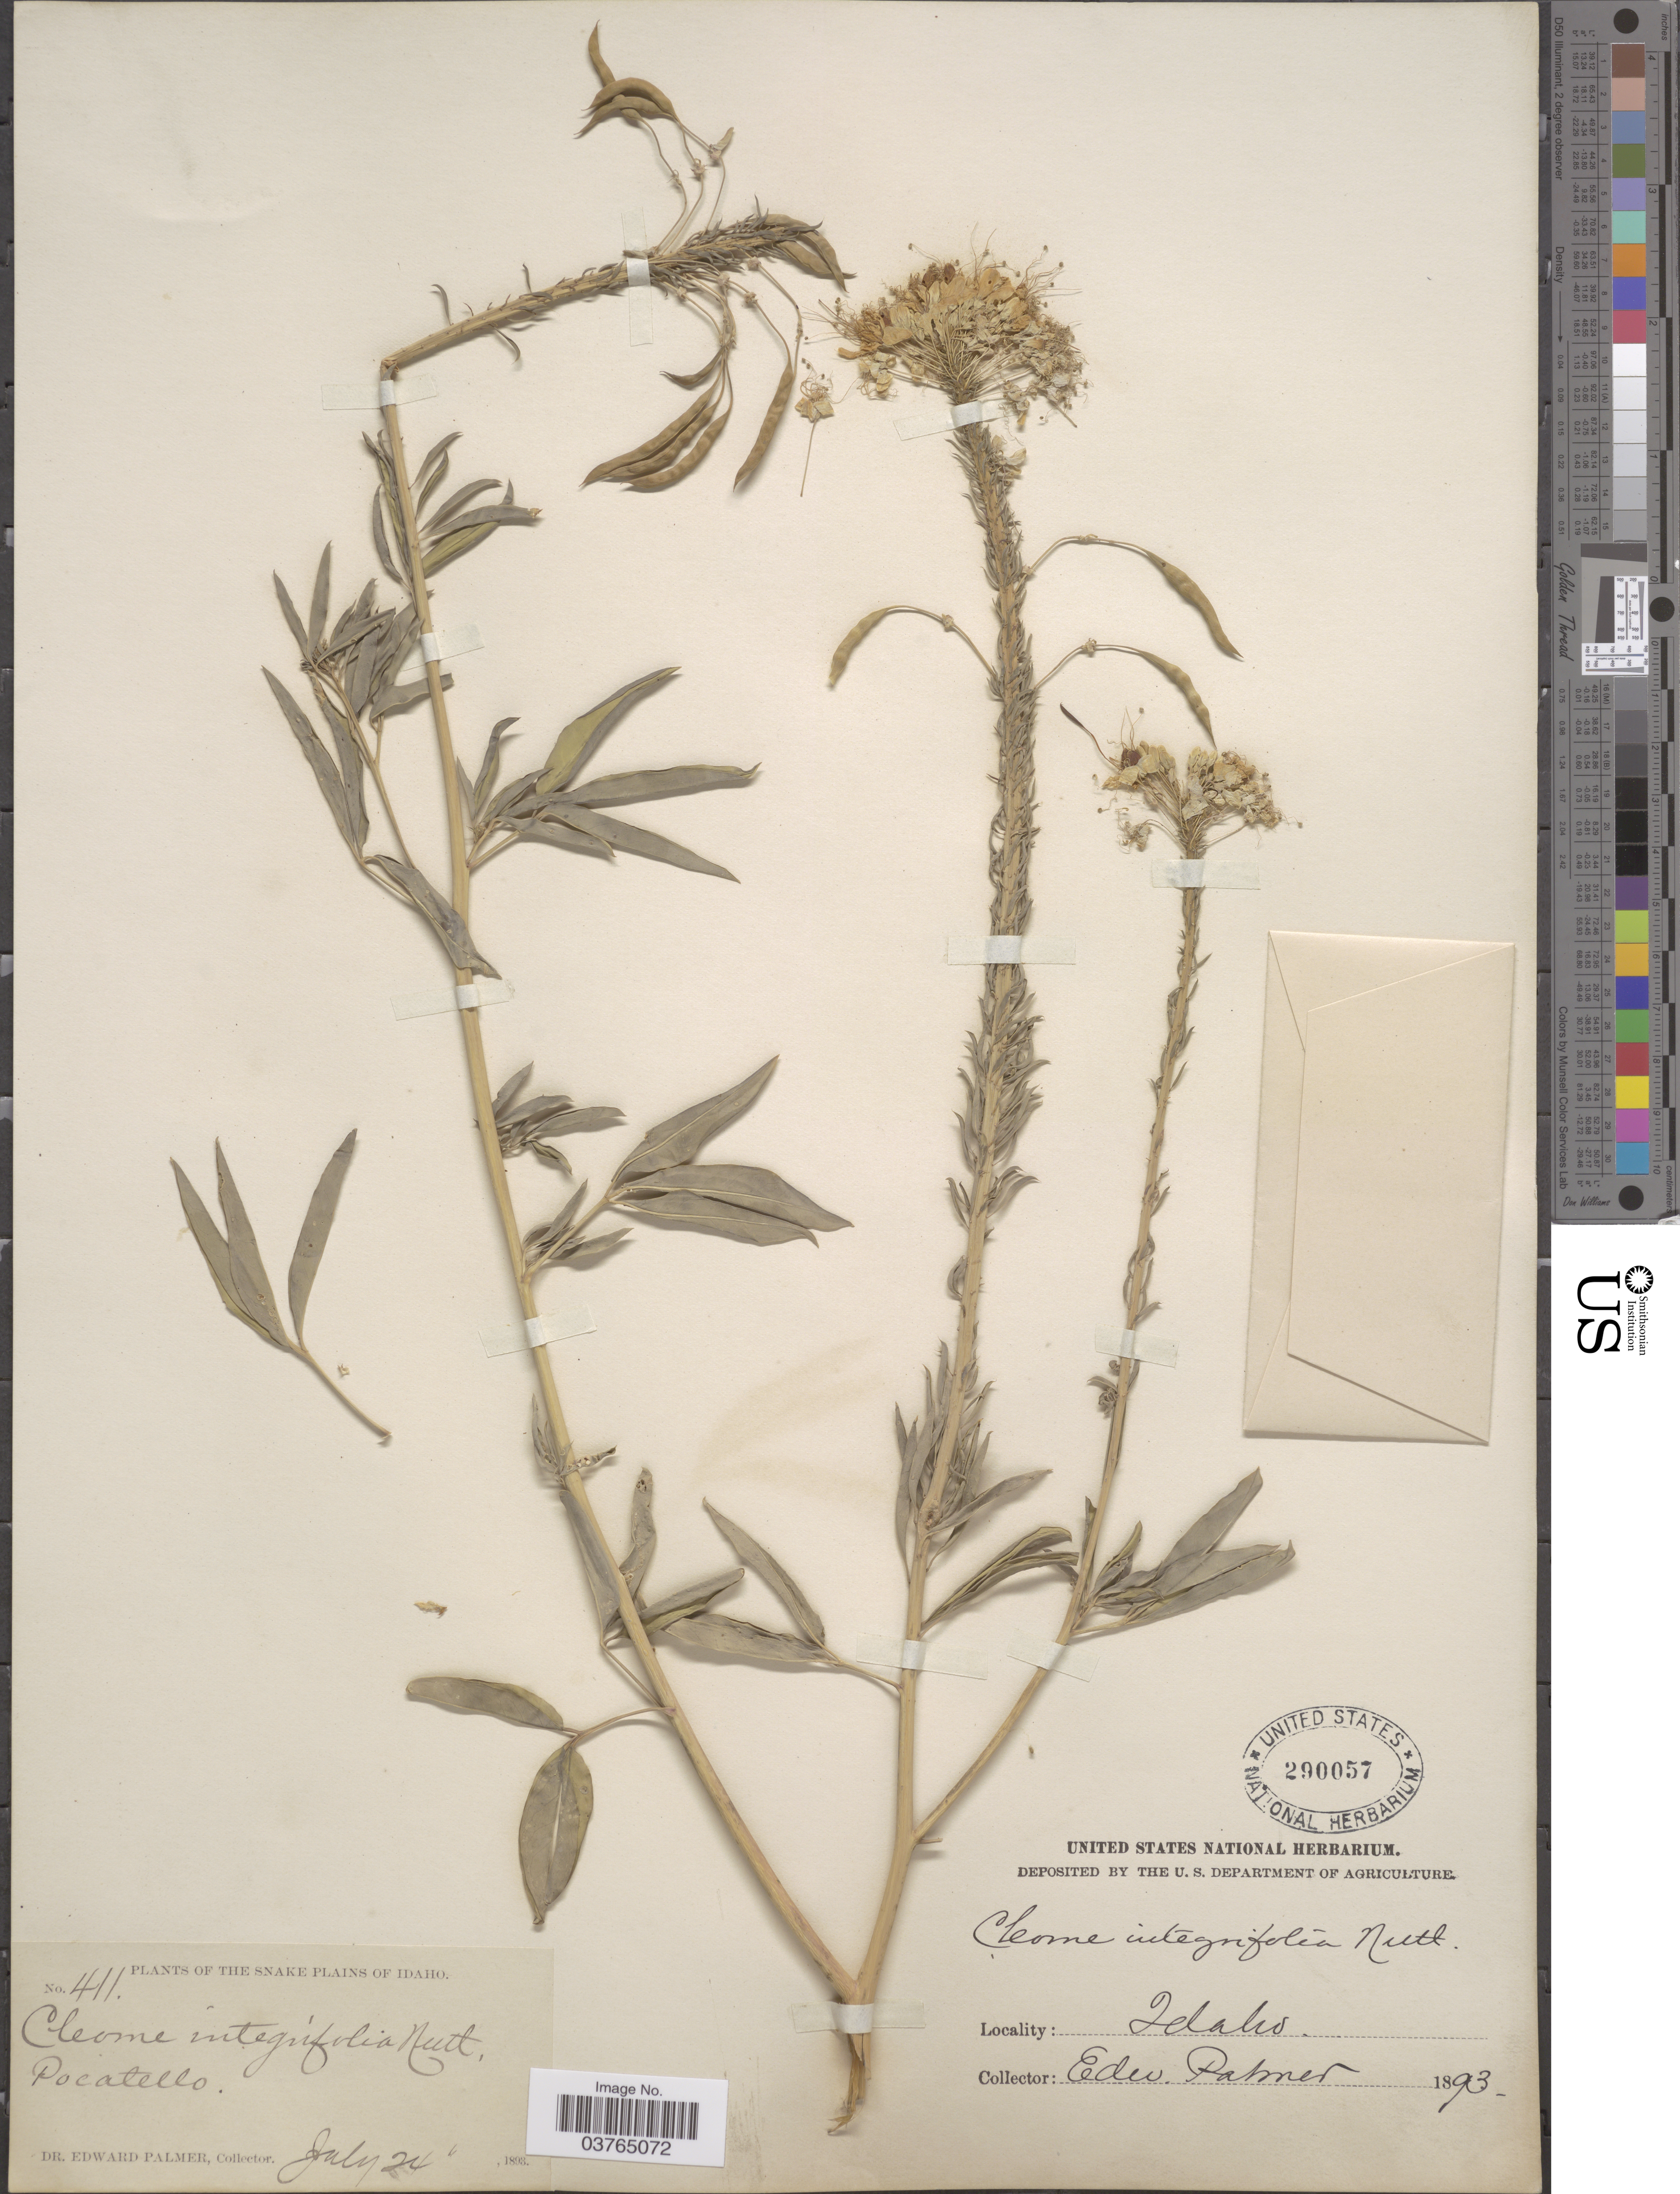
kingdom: Plantae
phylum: Tracheophyta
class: Magnoliopsida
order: Brassicales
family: Cleomaceae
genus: Cleomella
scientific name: Cleomella serrulata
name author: (Pursh) Roalson & J.C. Hall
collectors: E. Palmer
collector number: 411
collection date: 1893-07-24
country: United States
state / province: Idaho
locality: The Snake Plains of Idaho. Pocatello.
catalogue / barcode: US 290057